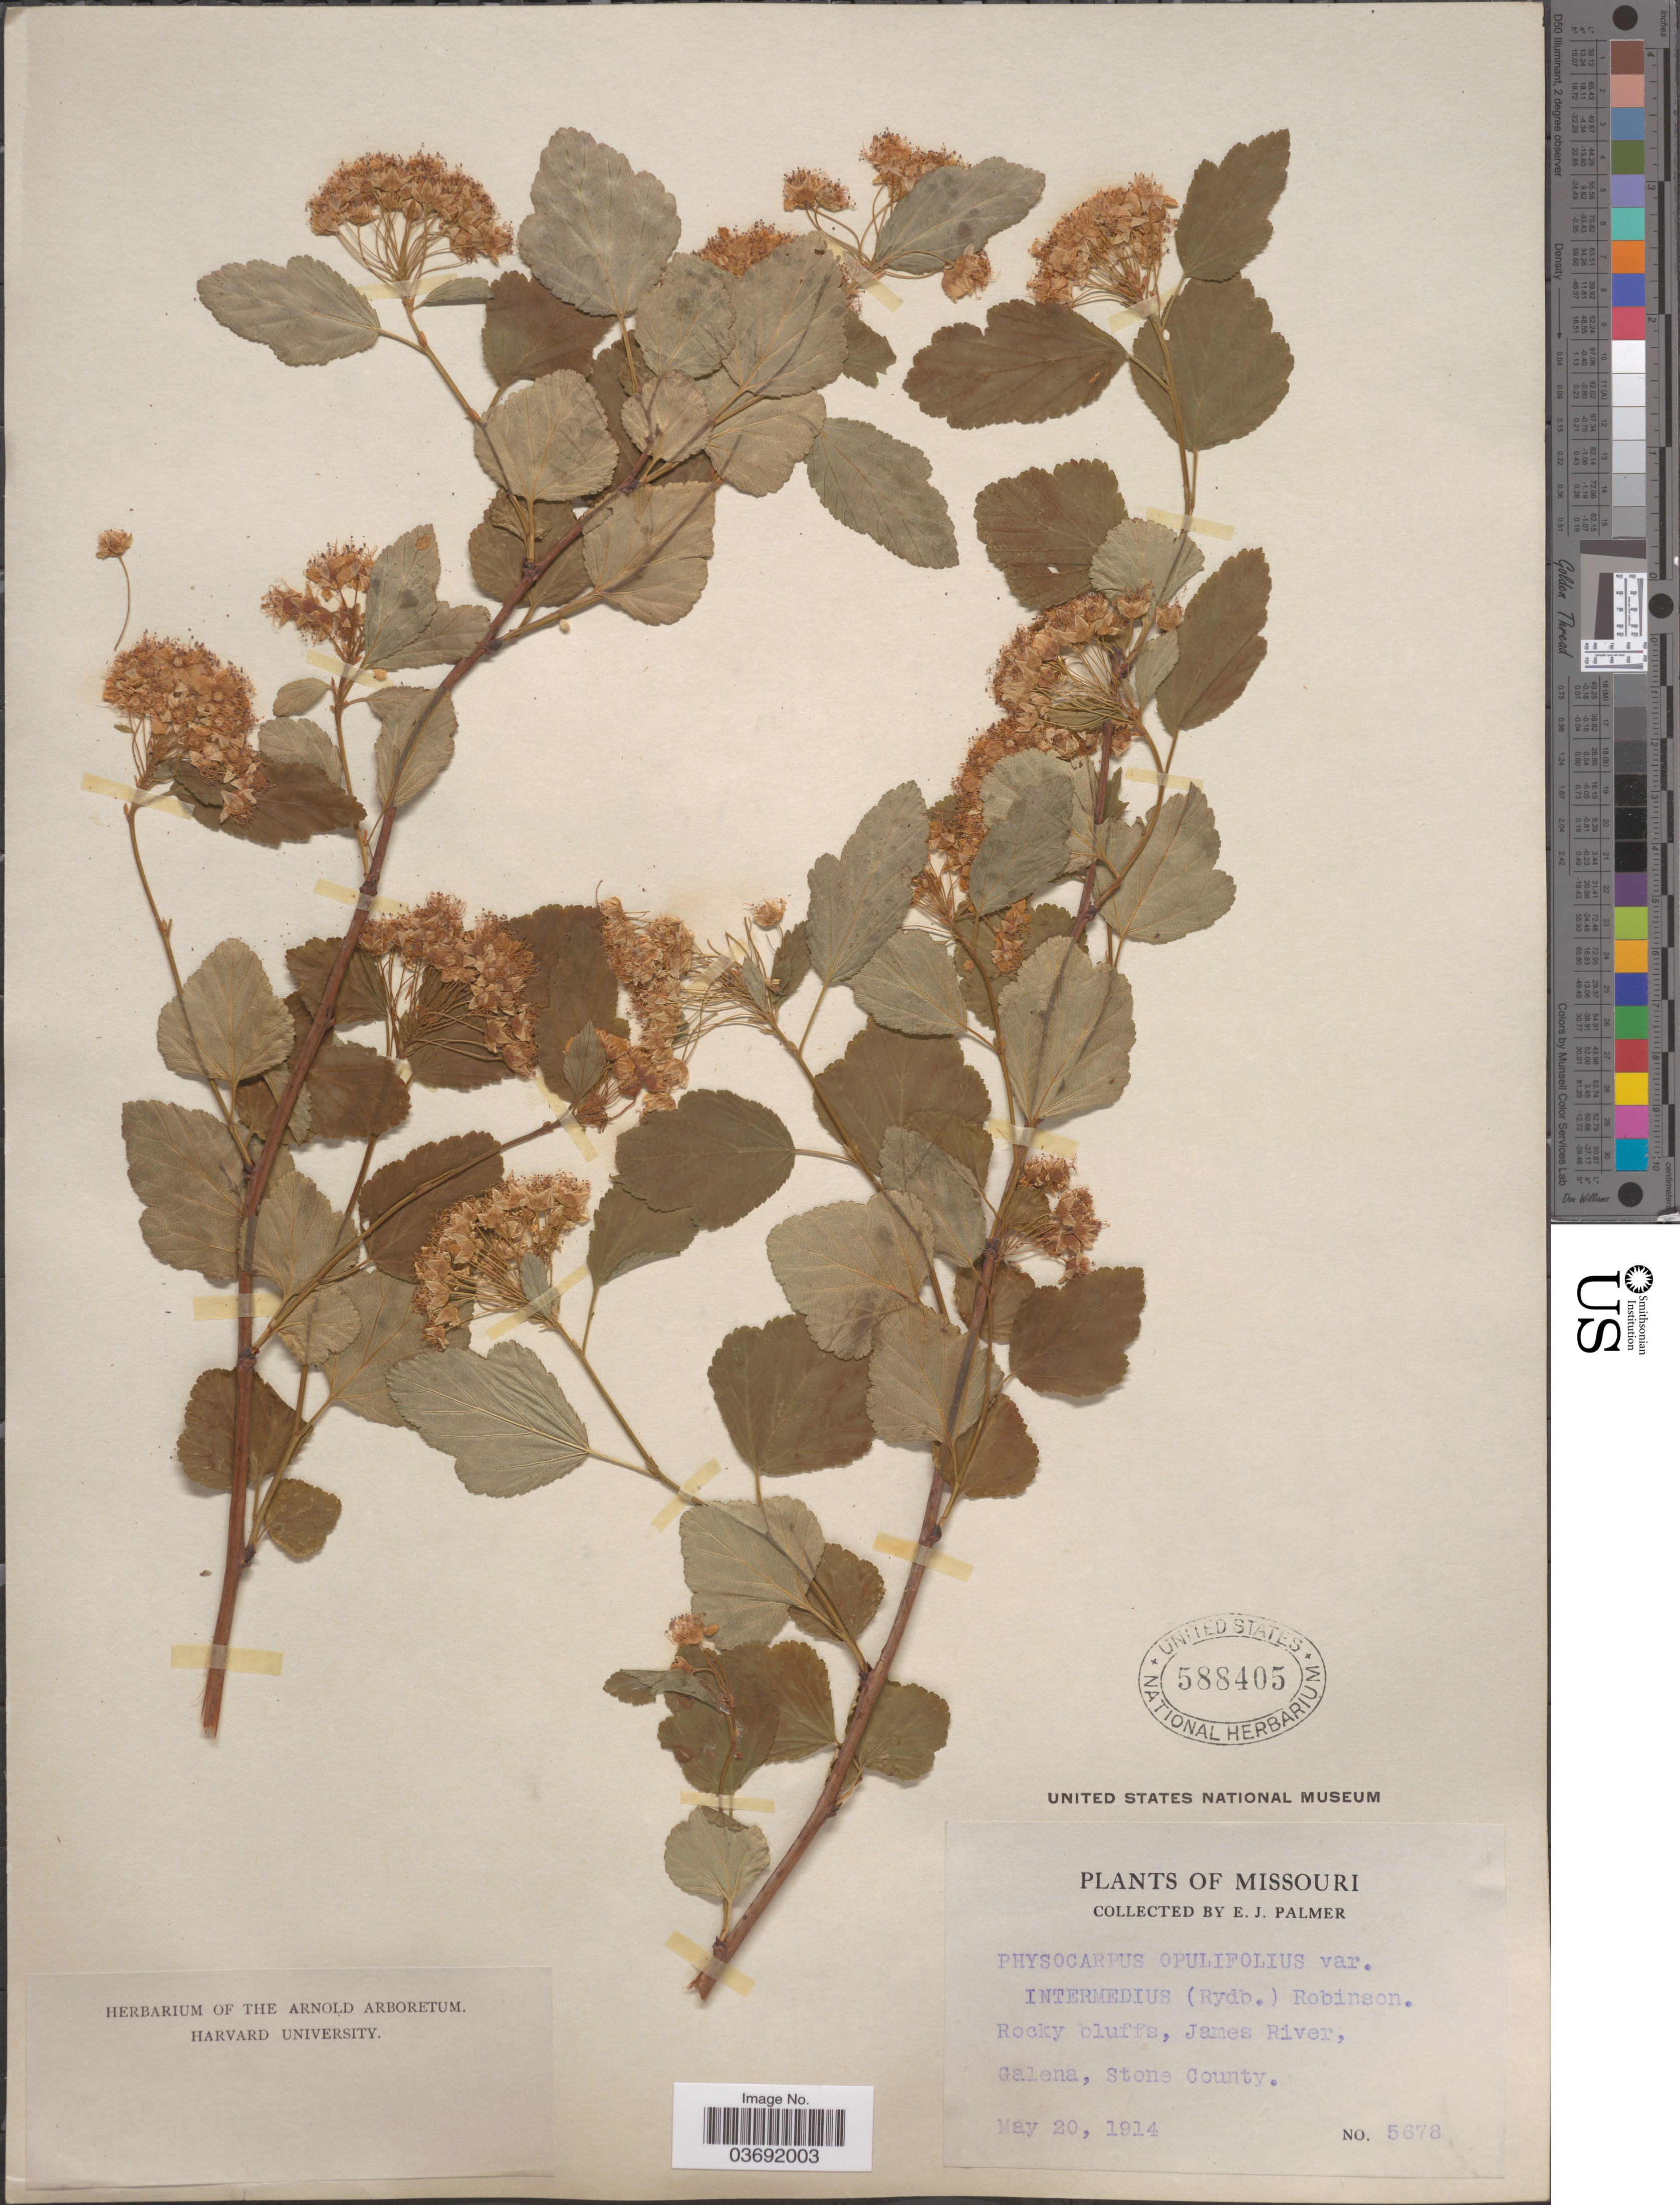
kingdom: Plantae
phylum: Tracheophyta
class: Magnoliopsida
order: Rosales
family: Rosaceae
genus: Physocarpus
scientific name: Physocarpus intermedius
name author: (Rydb.) C.K. Schneid.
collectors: E. J. Palmer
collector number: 5678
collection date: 1914-05-20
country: United States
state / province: Missouri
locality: Rocky bluffs, James River, Galena, Stone County.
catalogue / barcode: US 588405